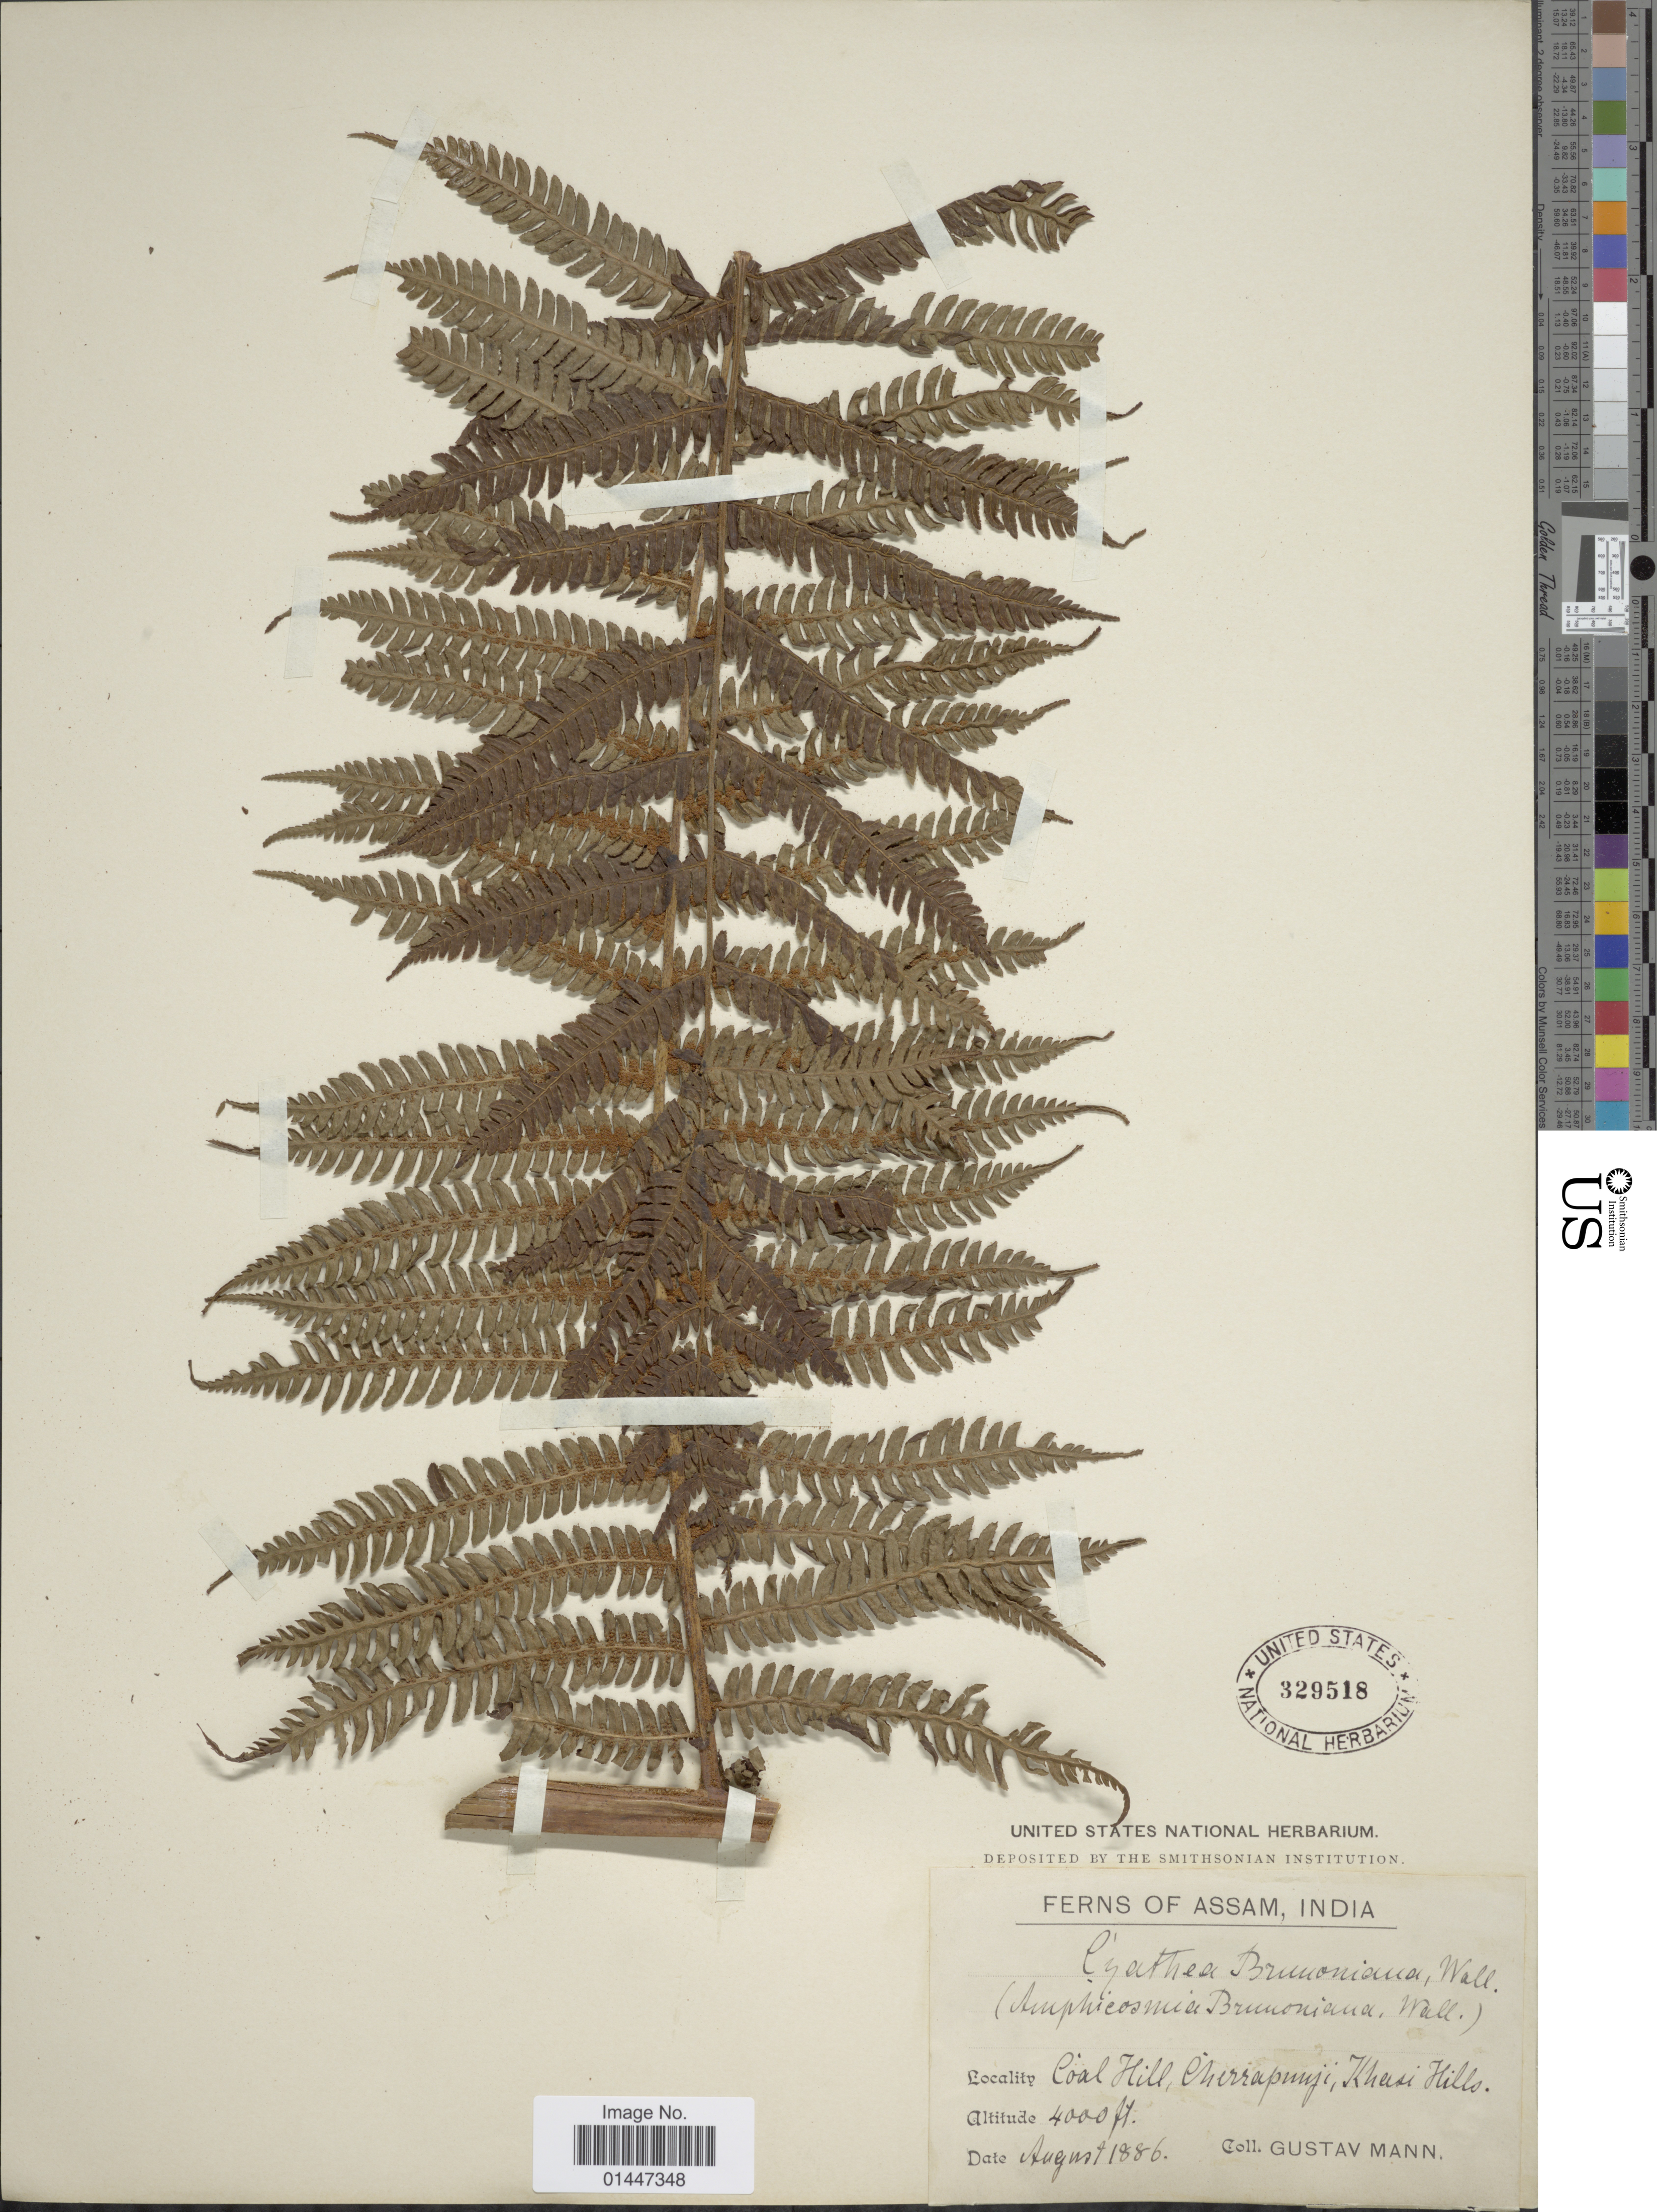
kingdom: Plantae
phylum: Tracheophyta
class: Polypodiopsida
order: Cyatheales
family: Cyatheaceae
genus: Sphaeropteris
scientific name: Sphaeropteris brunoniana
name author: (Wall. ex Hook.) R.M. Tryon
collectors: G. Mann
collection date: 1886-08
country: India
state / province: Meghalaya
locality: Coal Hill, Cherrapunji, Khasi Hills.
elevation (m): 1219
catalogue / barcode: US 329518